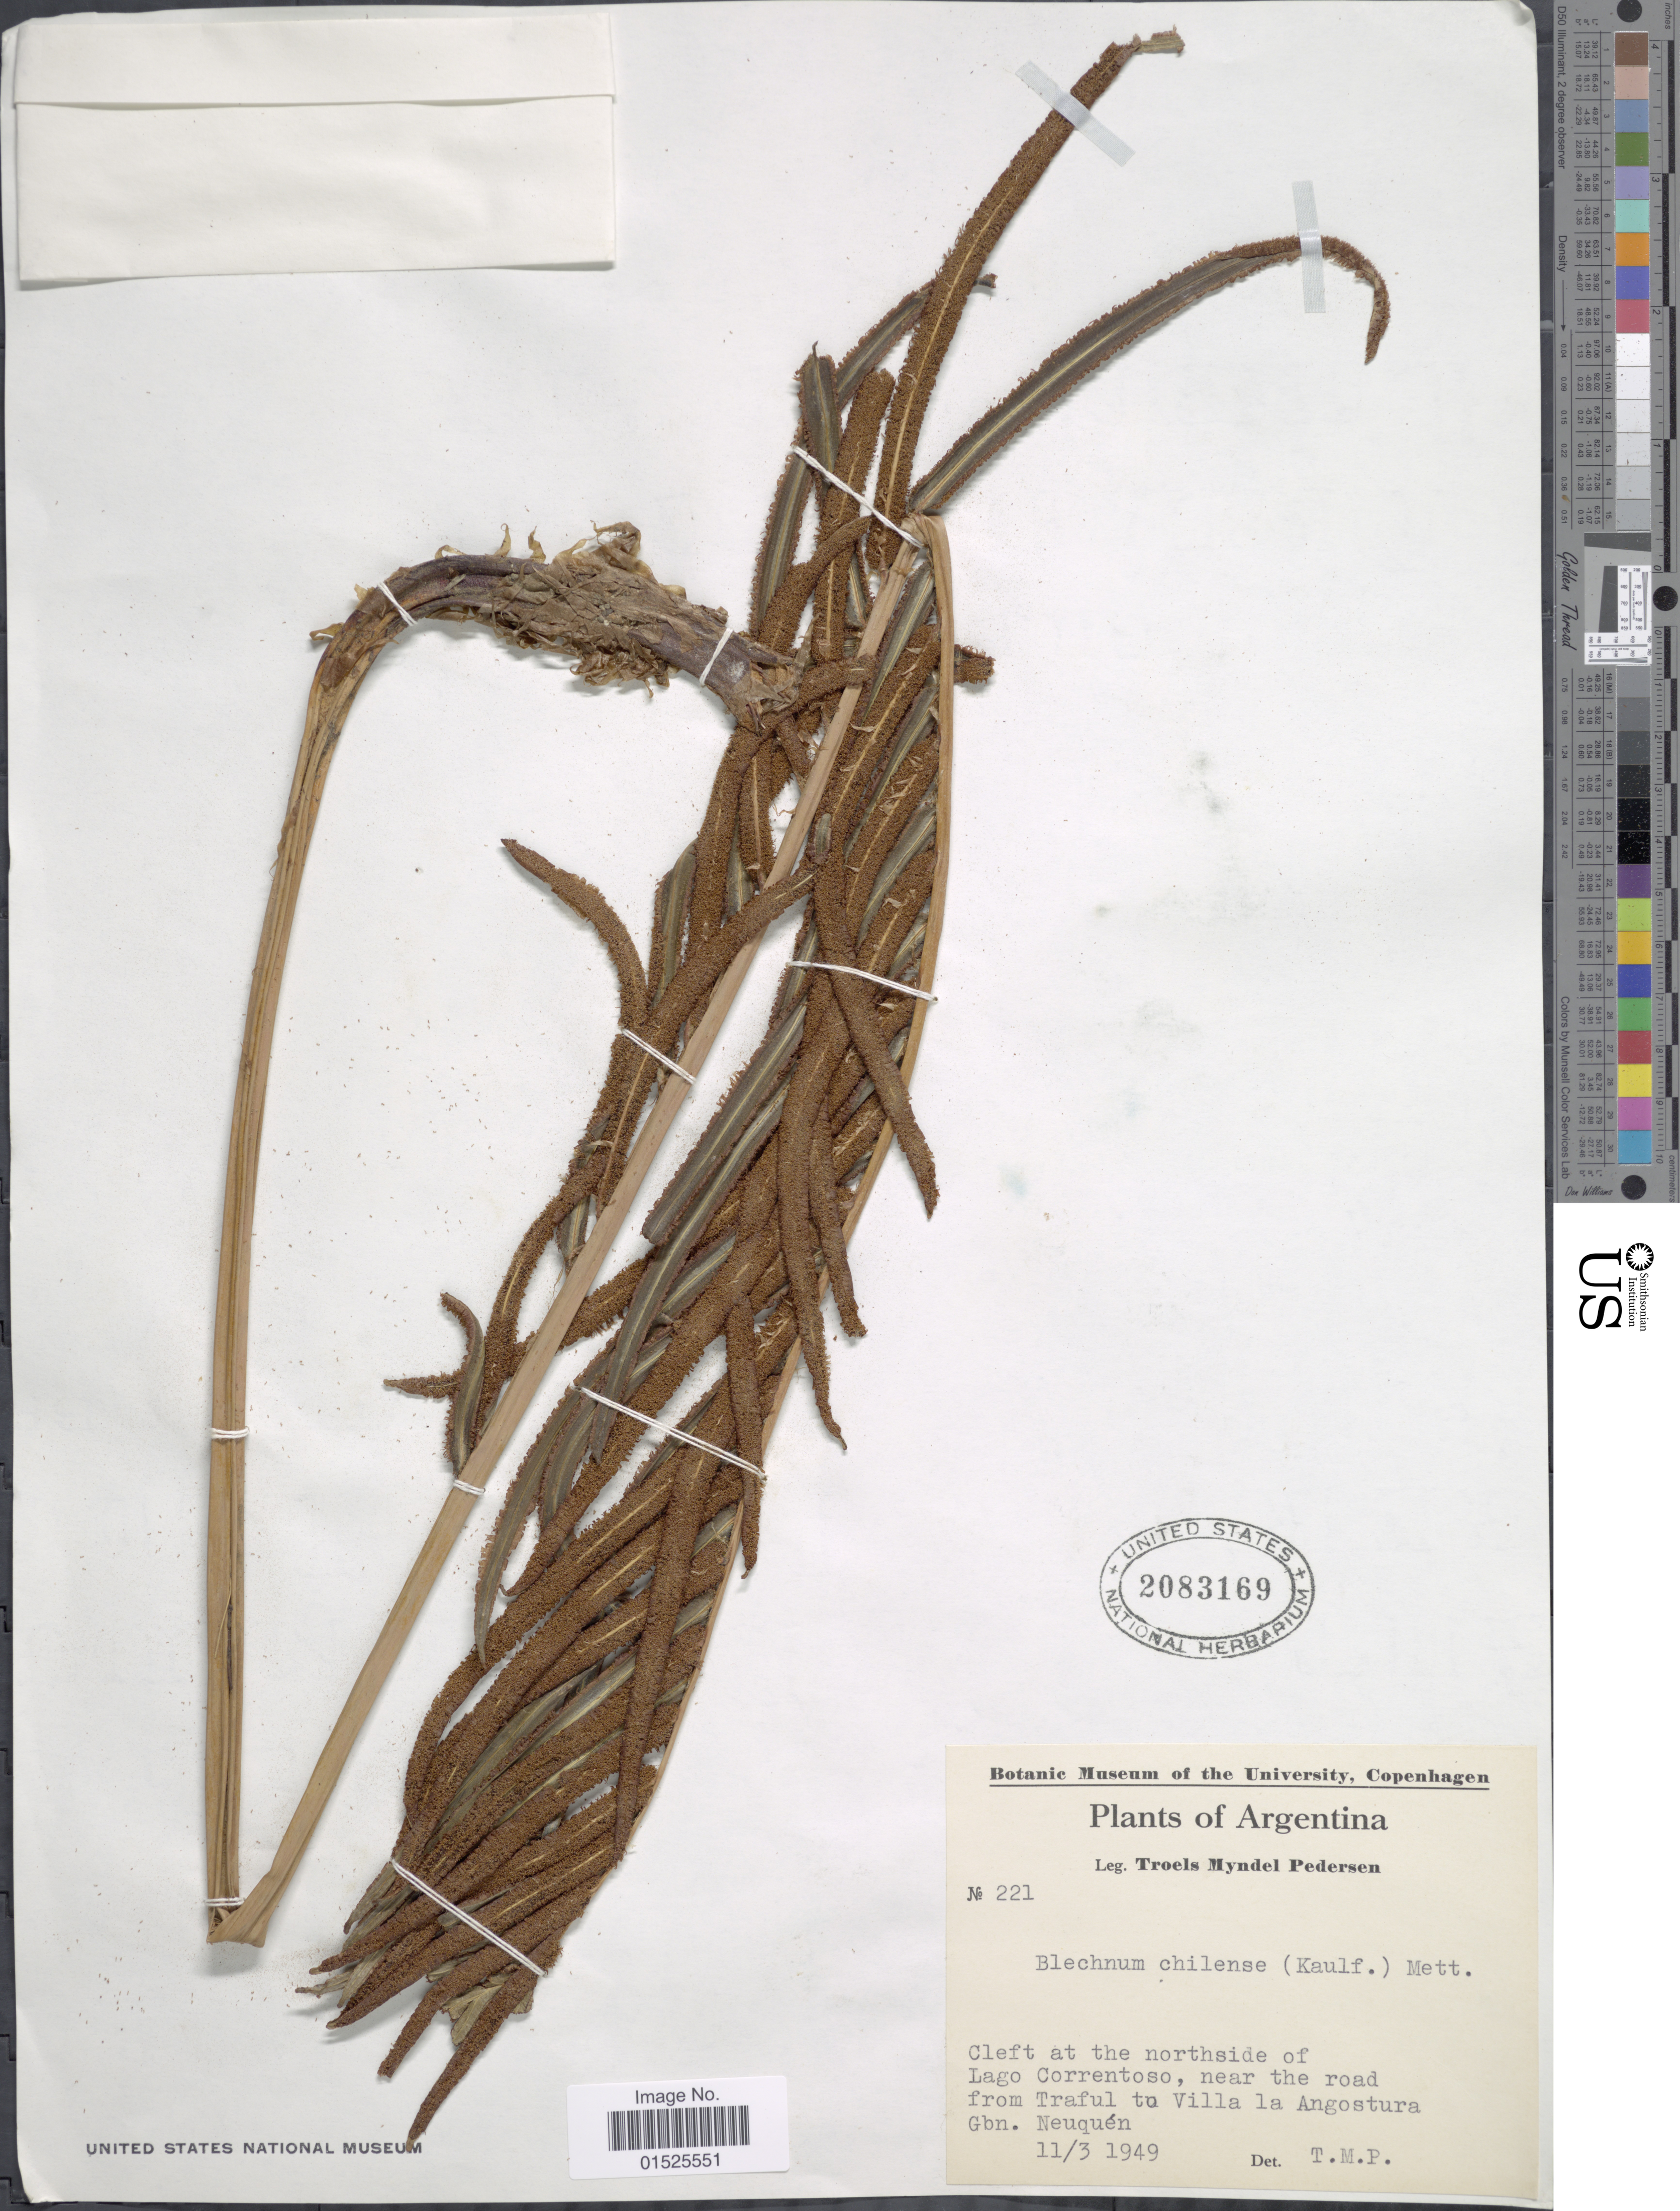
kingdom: Plantae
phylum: Tracheophyta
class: Polypodiopsida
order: Polypodiales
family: Blechnaceae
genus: Blechnum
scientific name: Blechnum chilense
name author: (Kaulf.) Mett.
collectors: T. Pederson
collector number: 221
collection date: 1949-03-11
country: Argentina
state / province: Neuquen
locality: Cleft at the northside of Lago Correntoso, near the road from Traful to Villa la Angostura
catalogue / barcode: US 2083169